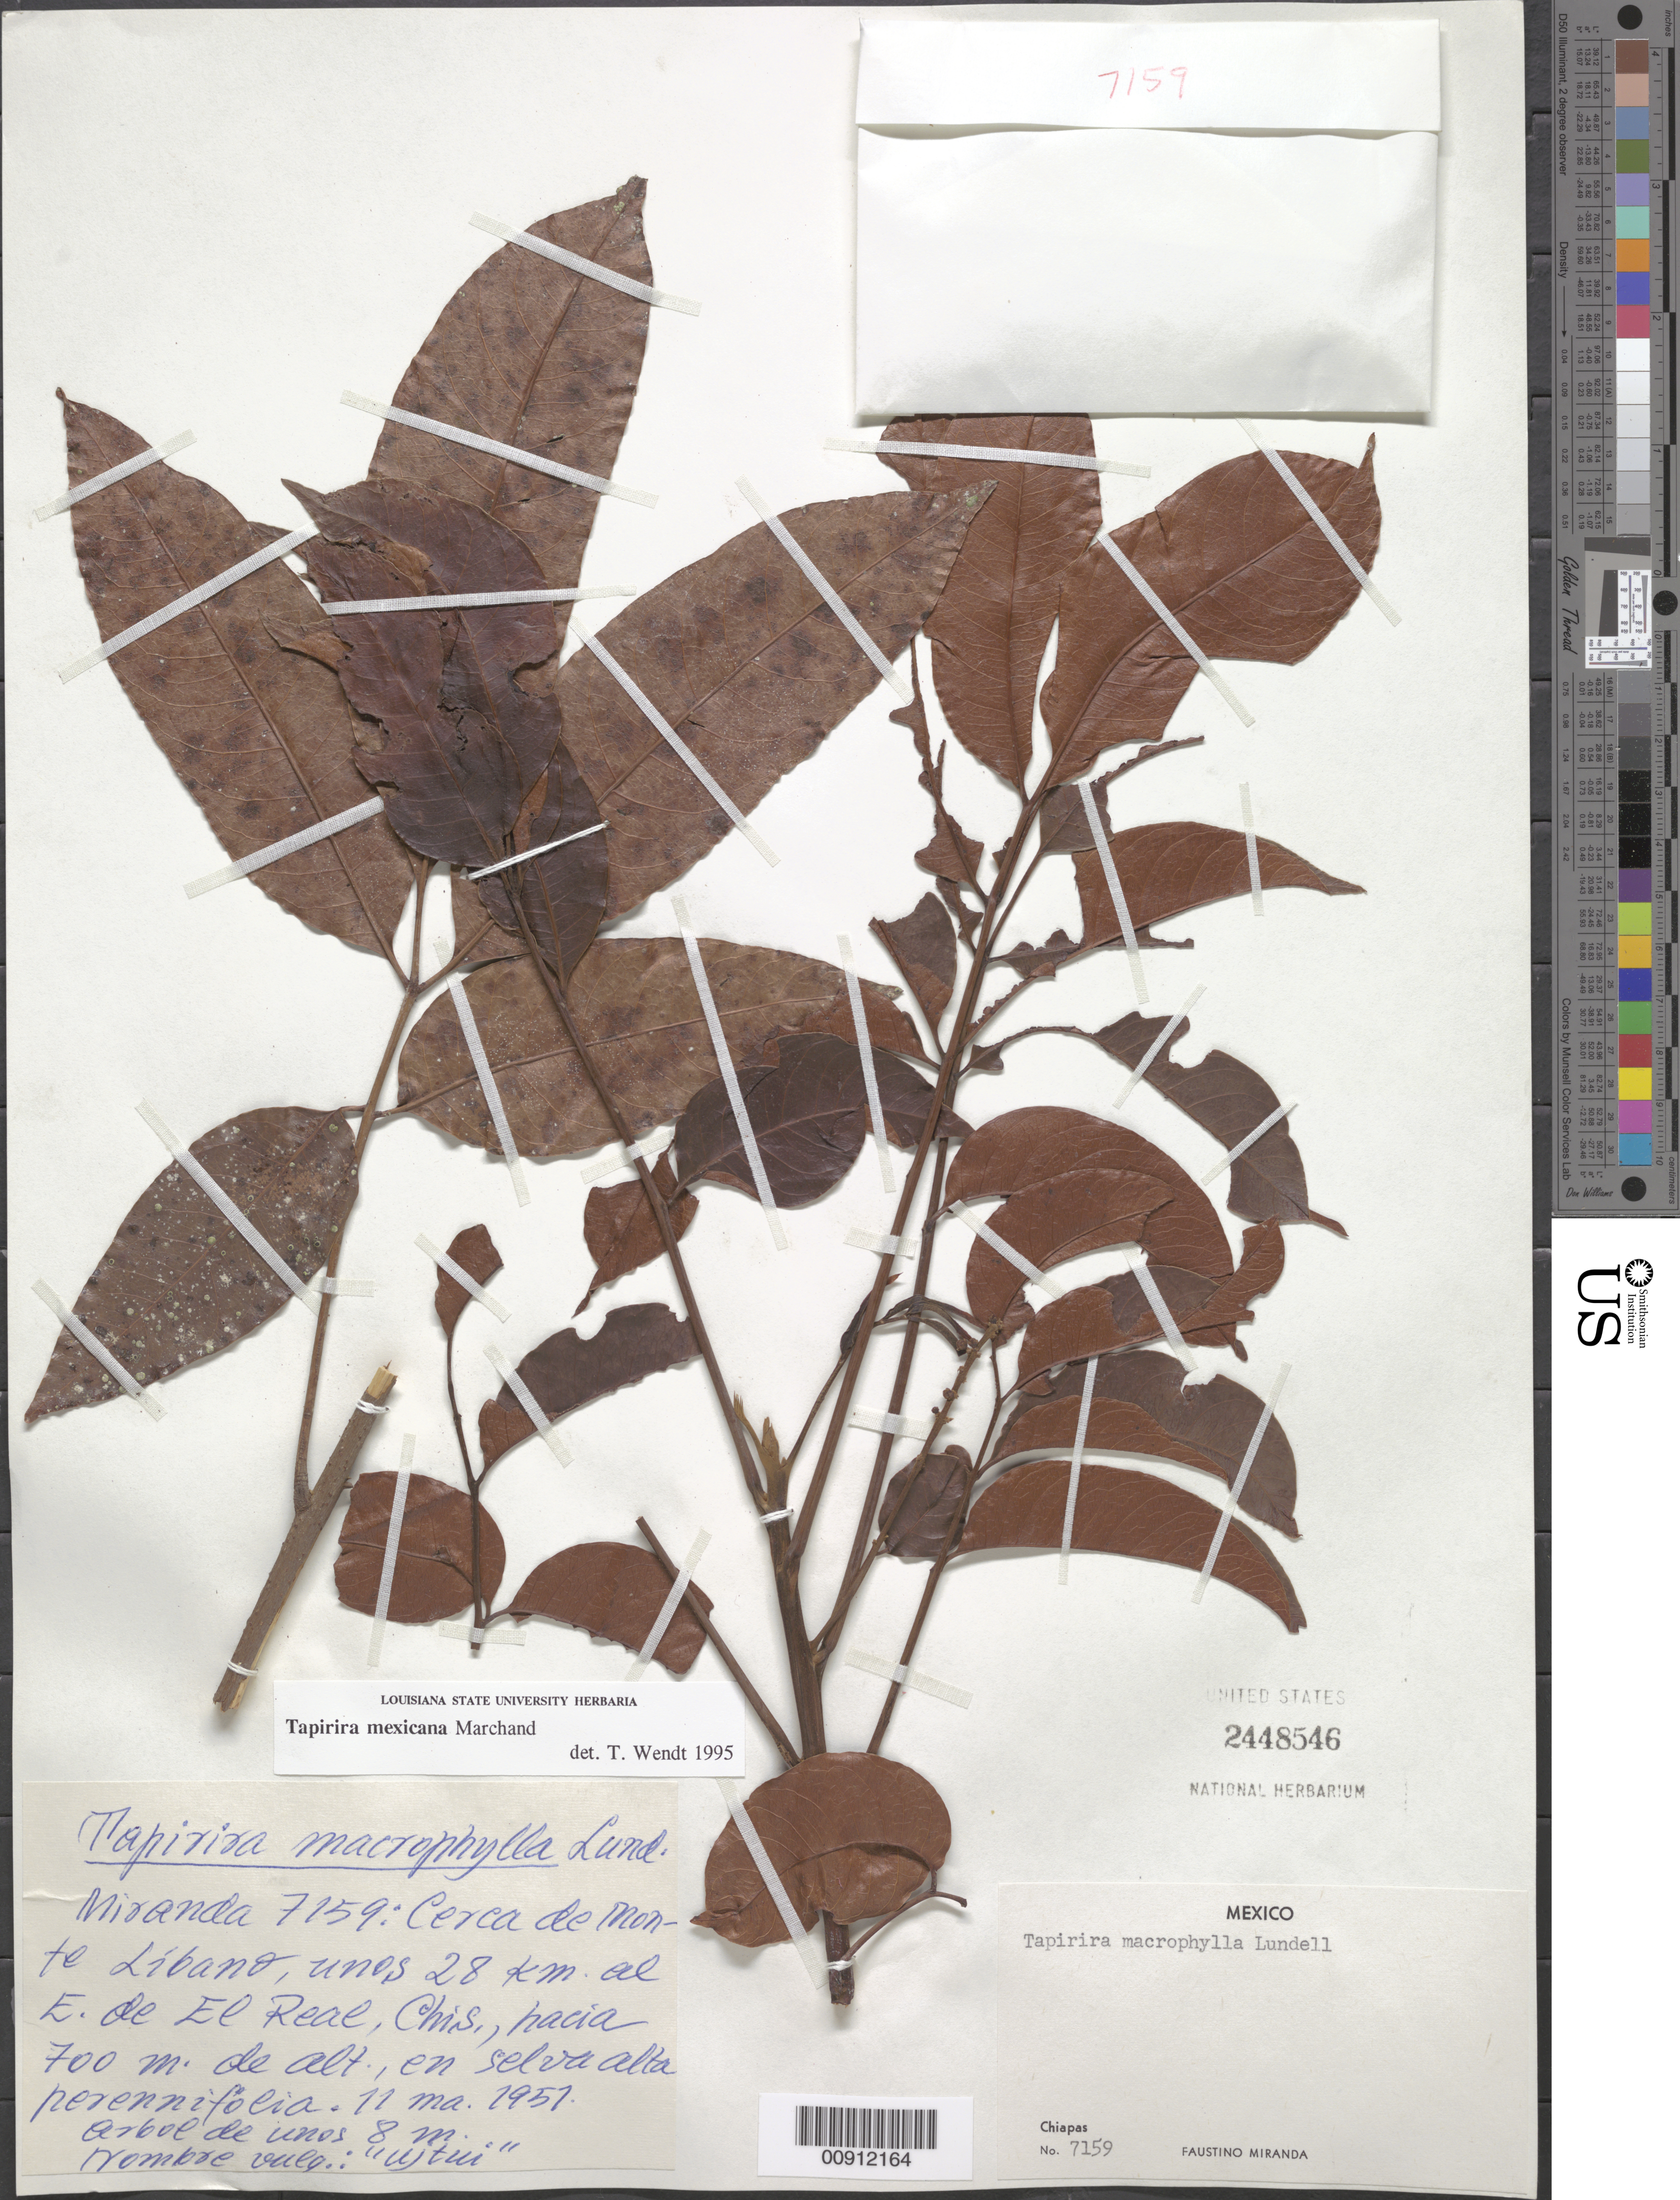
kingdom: Plantae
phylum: Tracheophyta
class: Magnoliopsida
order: Sapindales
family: Anacardiaceae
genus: Tapirira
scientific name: Tapirira mexicana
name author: Marchand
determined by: Mitchell, John D.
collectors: Miranda G., F.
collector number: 7159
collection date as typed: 11 Mar 1951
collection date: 1951-03-11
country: Mexico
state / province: Chiapas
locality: Cerca de Monte Líbano, unos 28 km. al E. de El Real, Chiapas.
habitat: En selva alta perennifolia.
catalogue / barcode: US 2448546